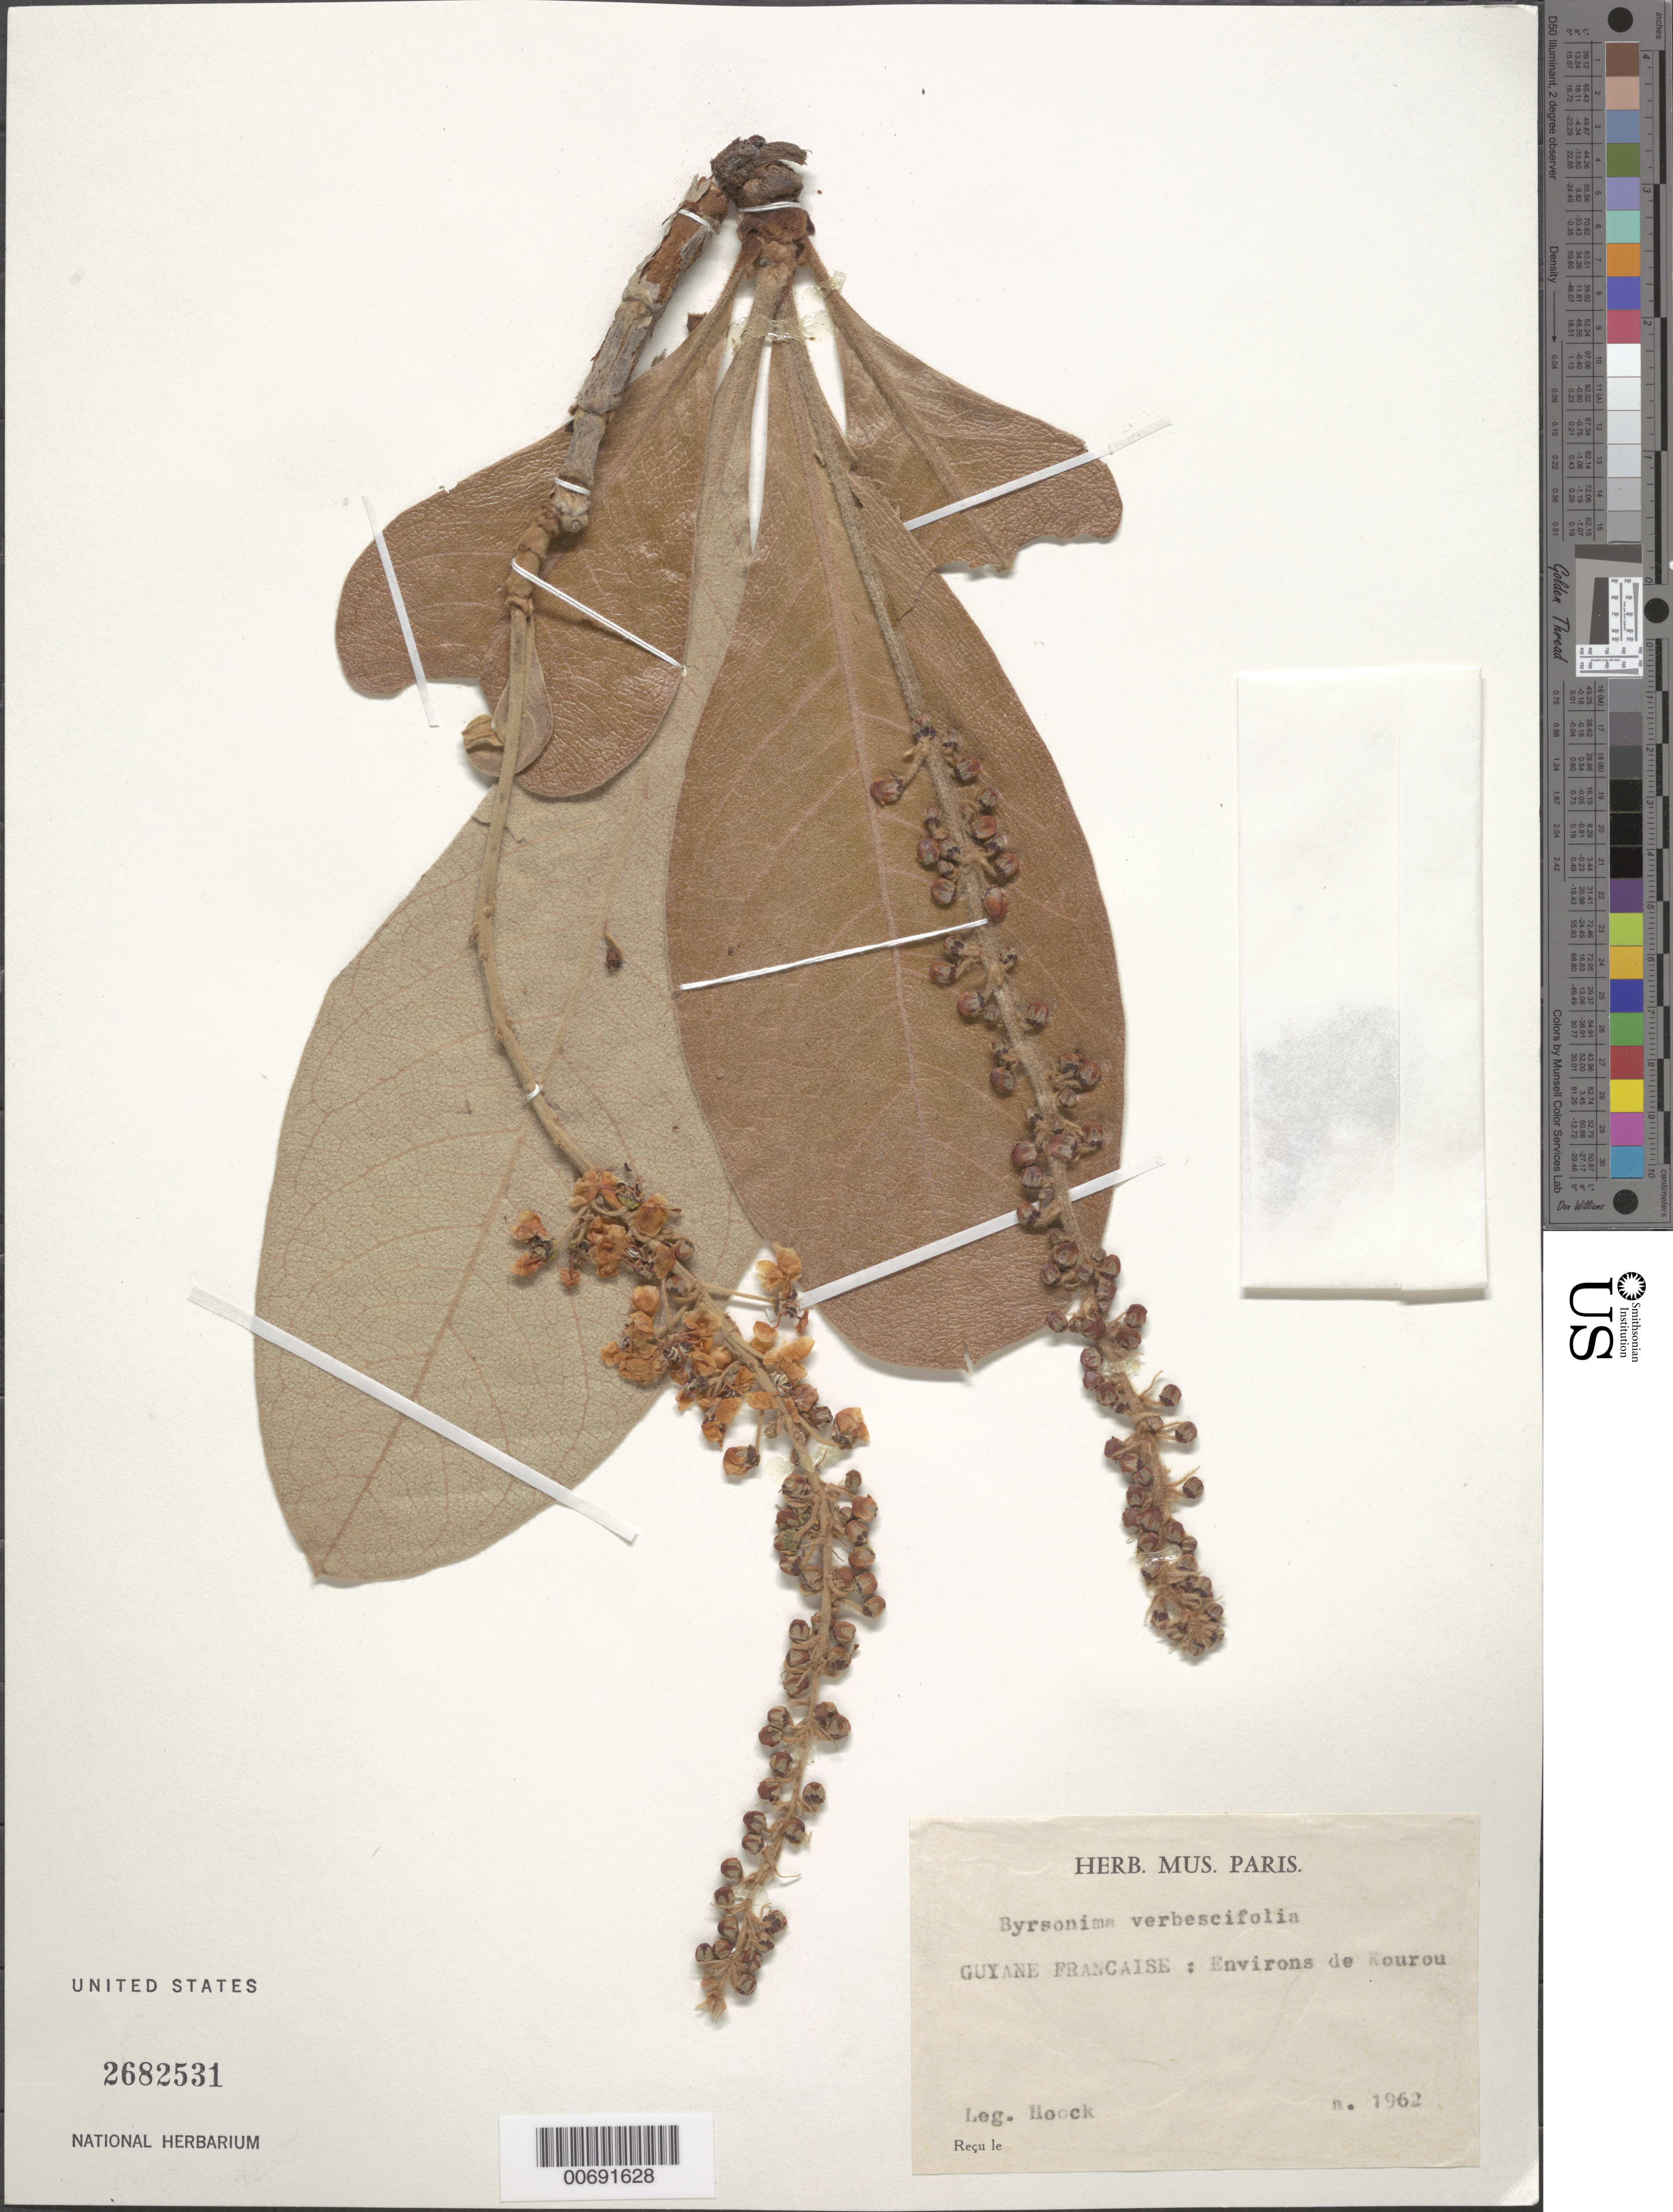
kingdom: Plantae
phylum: Tracheophyta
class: Magnoliopsida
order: Malpighiales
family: Malpighiaceae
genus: Byrsonima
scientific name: Byrsonima verbascifolia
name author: (L.) DC.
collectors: J. Hoock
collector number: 1962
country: French Guiana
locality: Kourou, vic.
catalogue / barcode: US 2682531